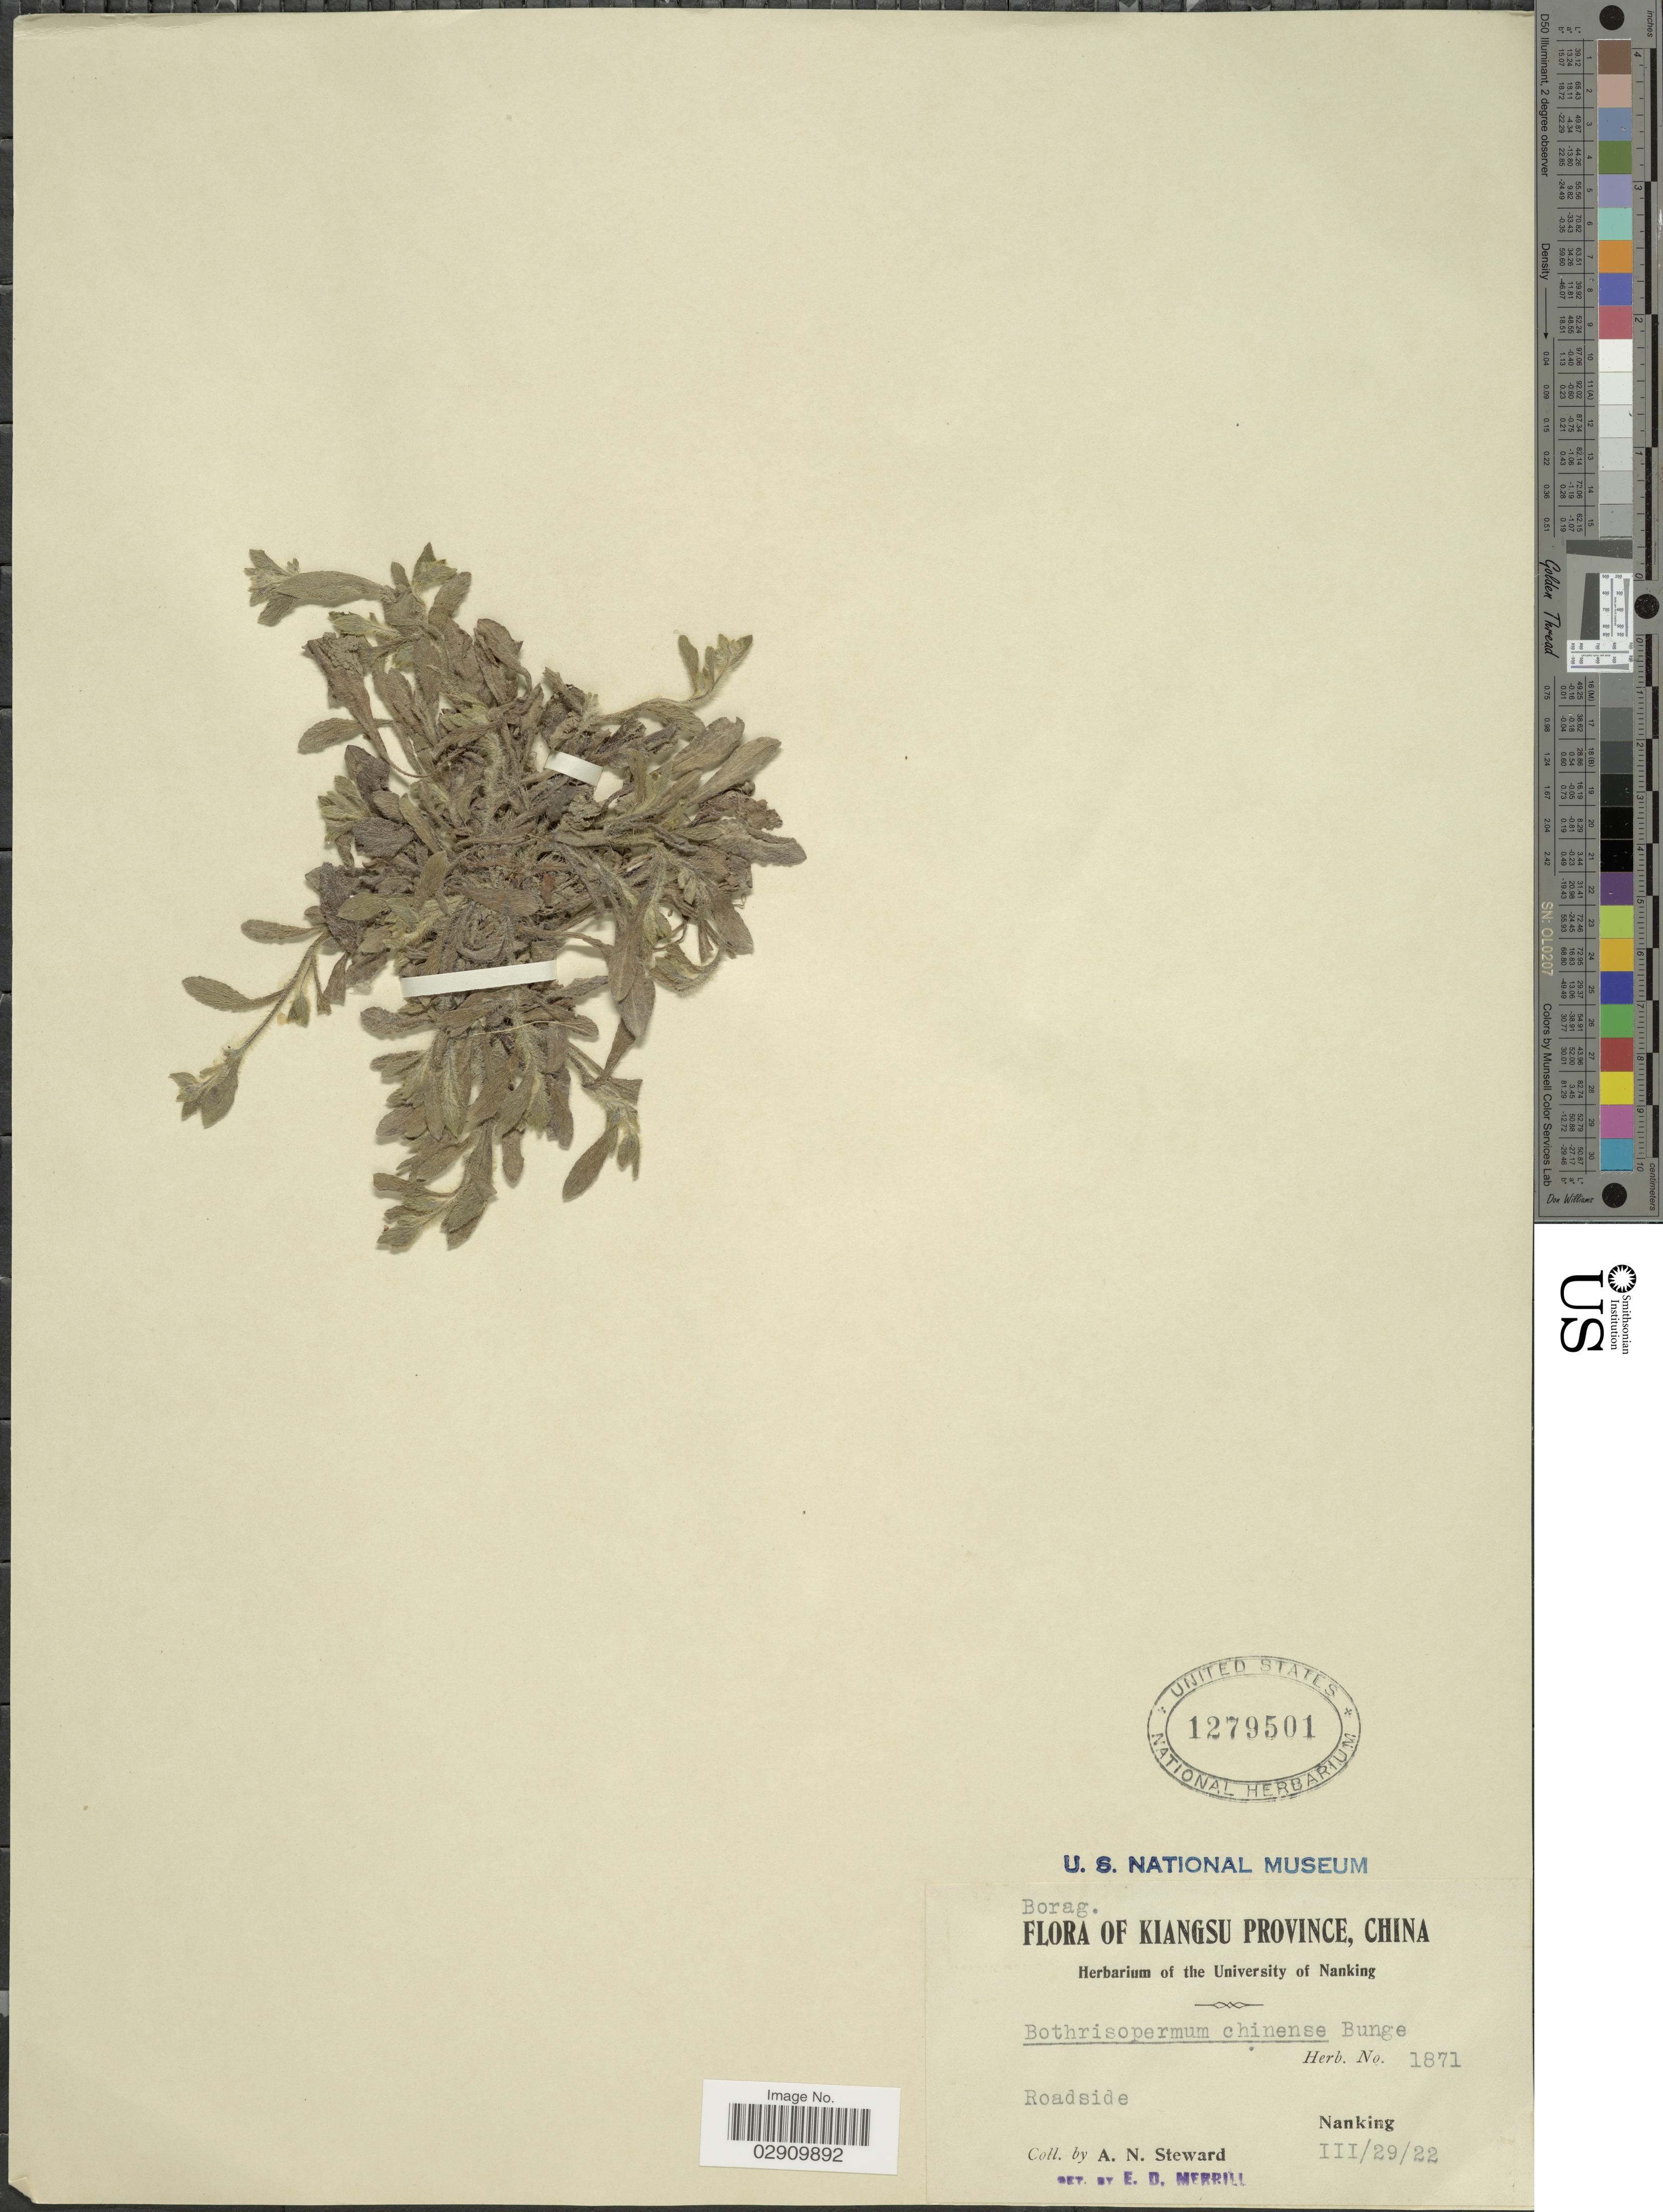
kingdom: Plantae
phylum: Tracheophyta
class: Magnoliopsida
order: Boraginales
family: Boraginaceae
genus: Bothriospermum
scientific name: Bothriospermum chinense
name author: Bunge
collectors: A. N. Steward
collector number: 1871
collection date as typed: Transcribed d/m/y: 29/3/22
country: China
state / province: Jiangsu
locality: Kiangsu Province, Roadside, Nanking.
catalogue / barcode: US 1279501